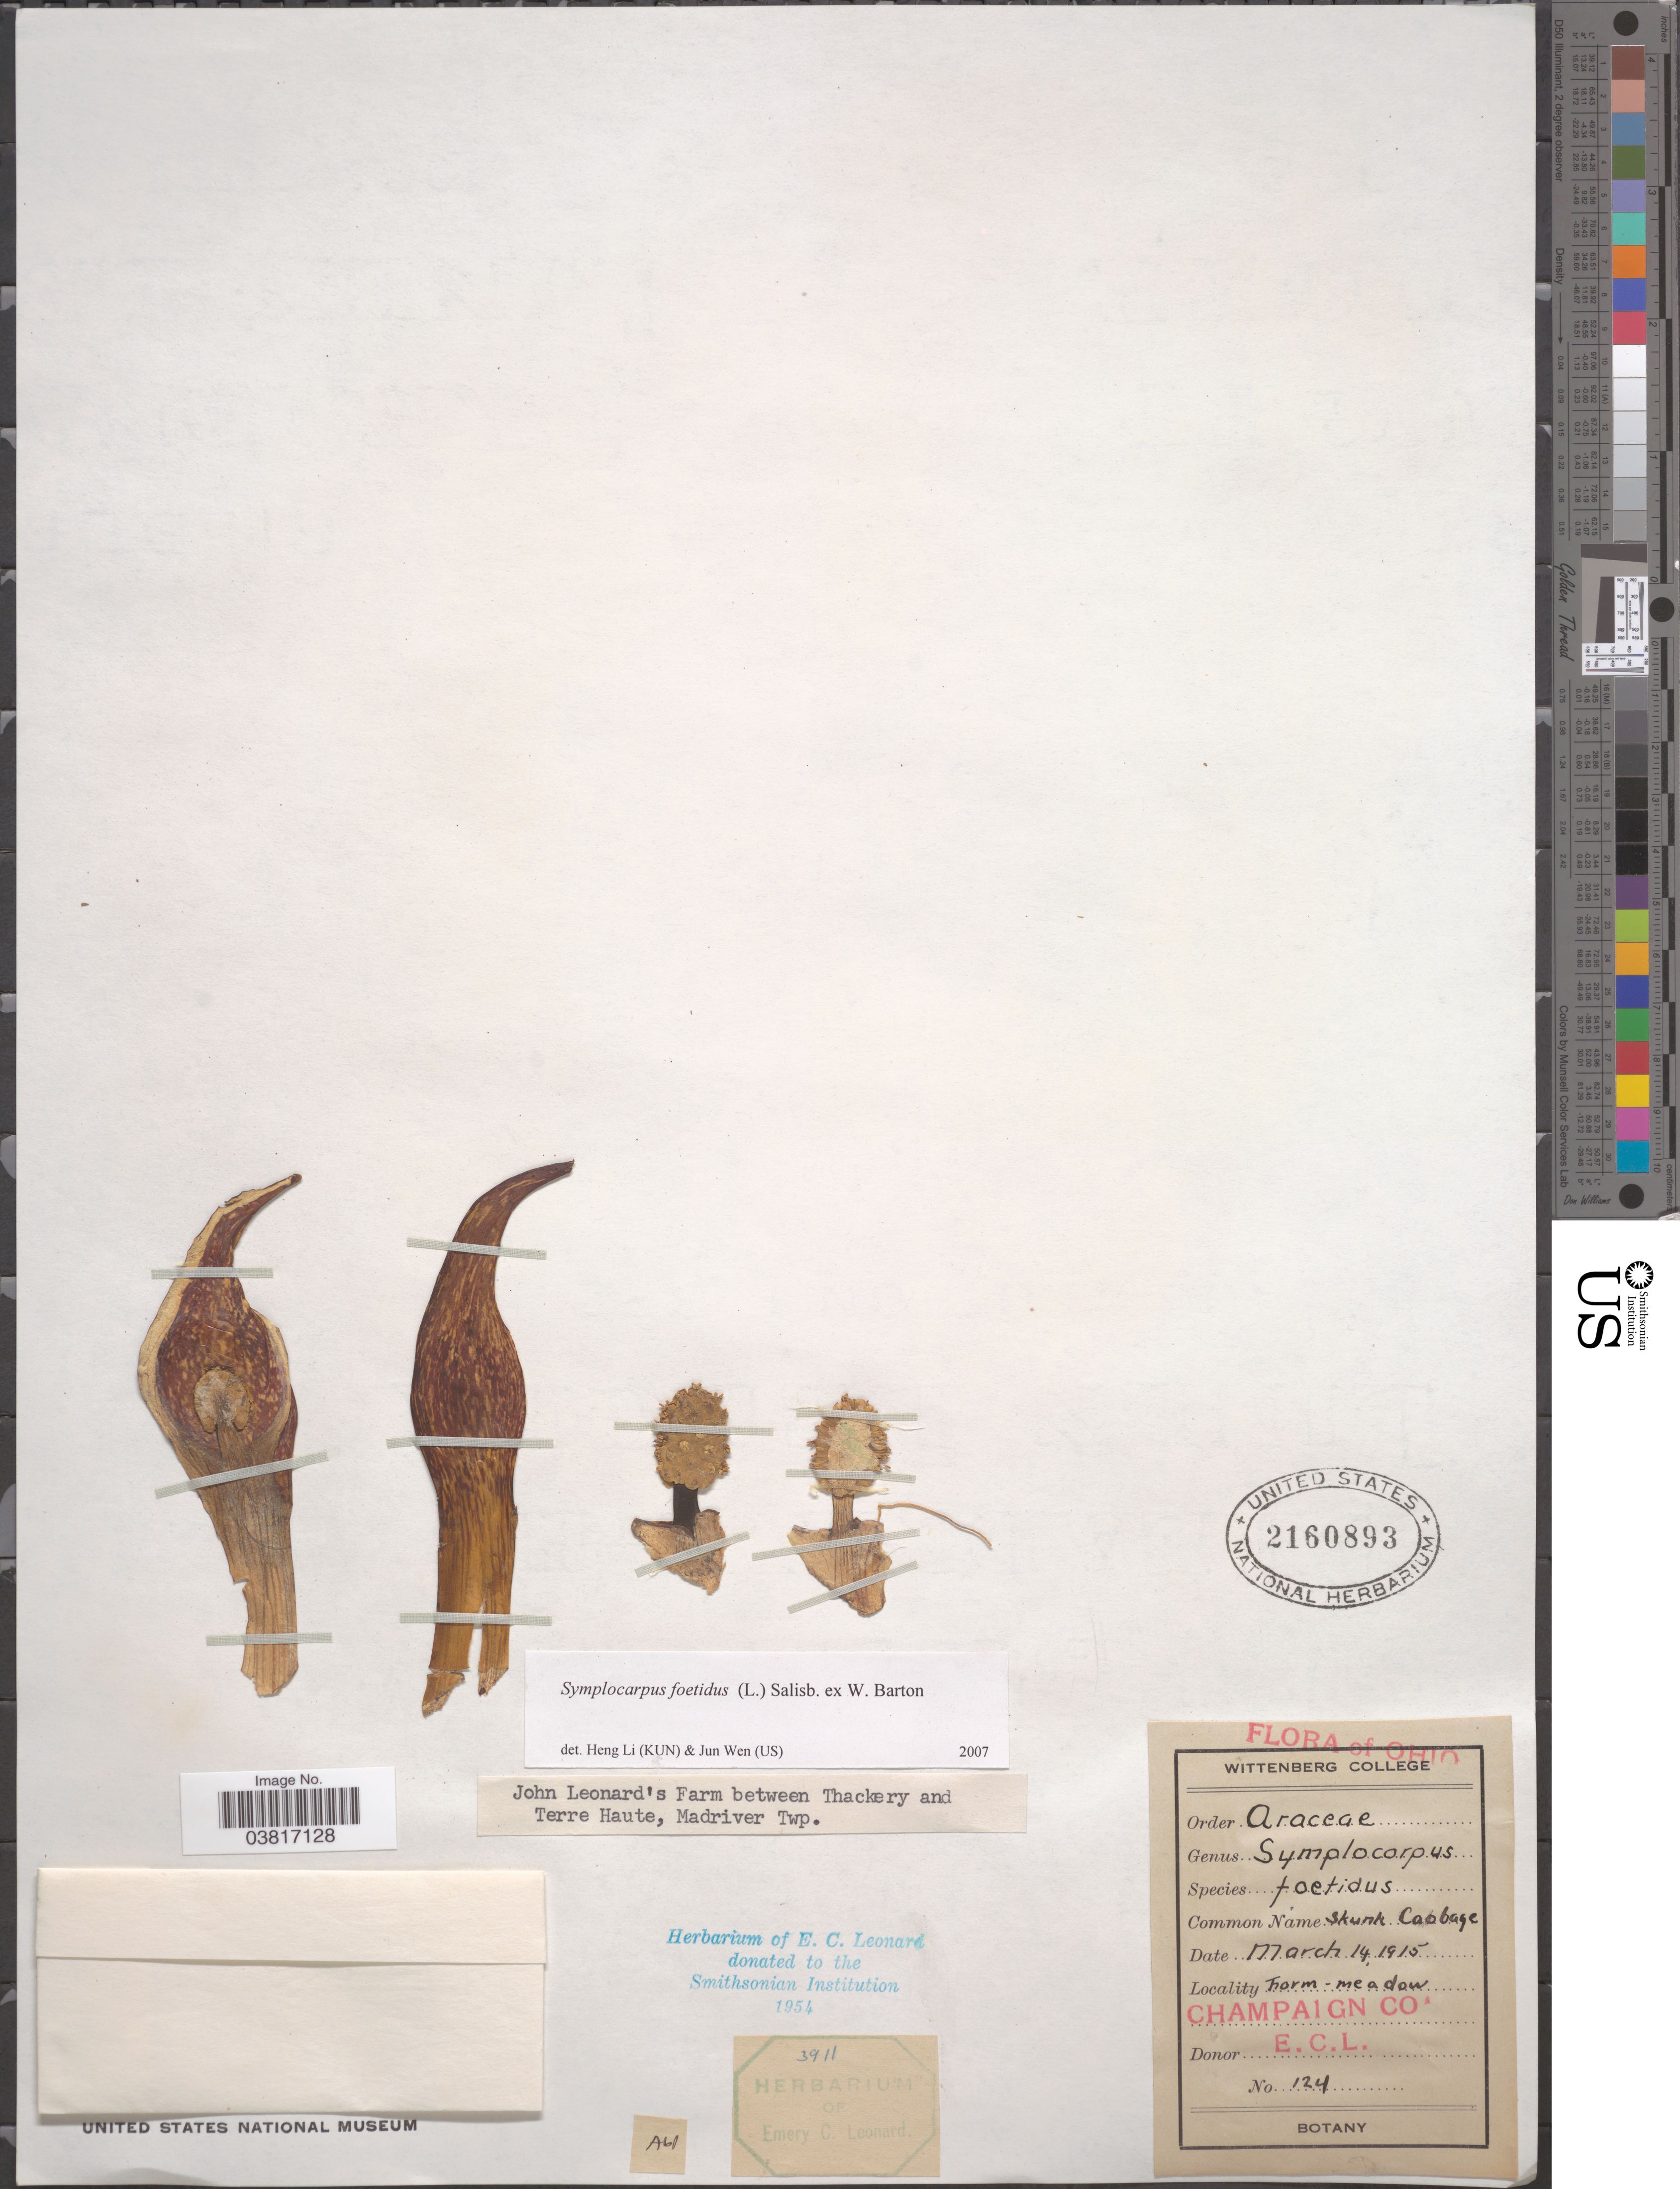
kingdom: Plantae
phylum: Tracheophyta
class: Liliopsida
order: Alismatales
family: Araceae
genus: Symplocarpus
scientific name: Symplocarpus foetidus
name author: (L.) W. Salisb. ex W.P.C. Barton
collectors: E. C. Leonard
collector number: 124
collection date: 1915-03-14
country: United States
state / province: Ohio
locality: Form-meadow. Champaign Co. John Leanord's Farm between Thackery and Terre Haute, Madriver Twp.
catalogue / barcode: US 2160893